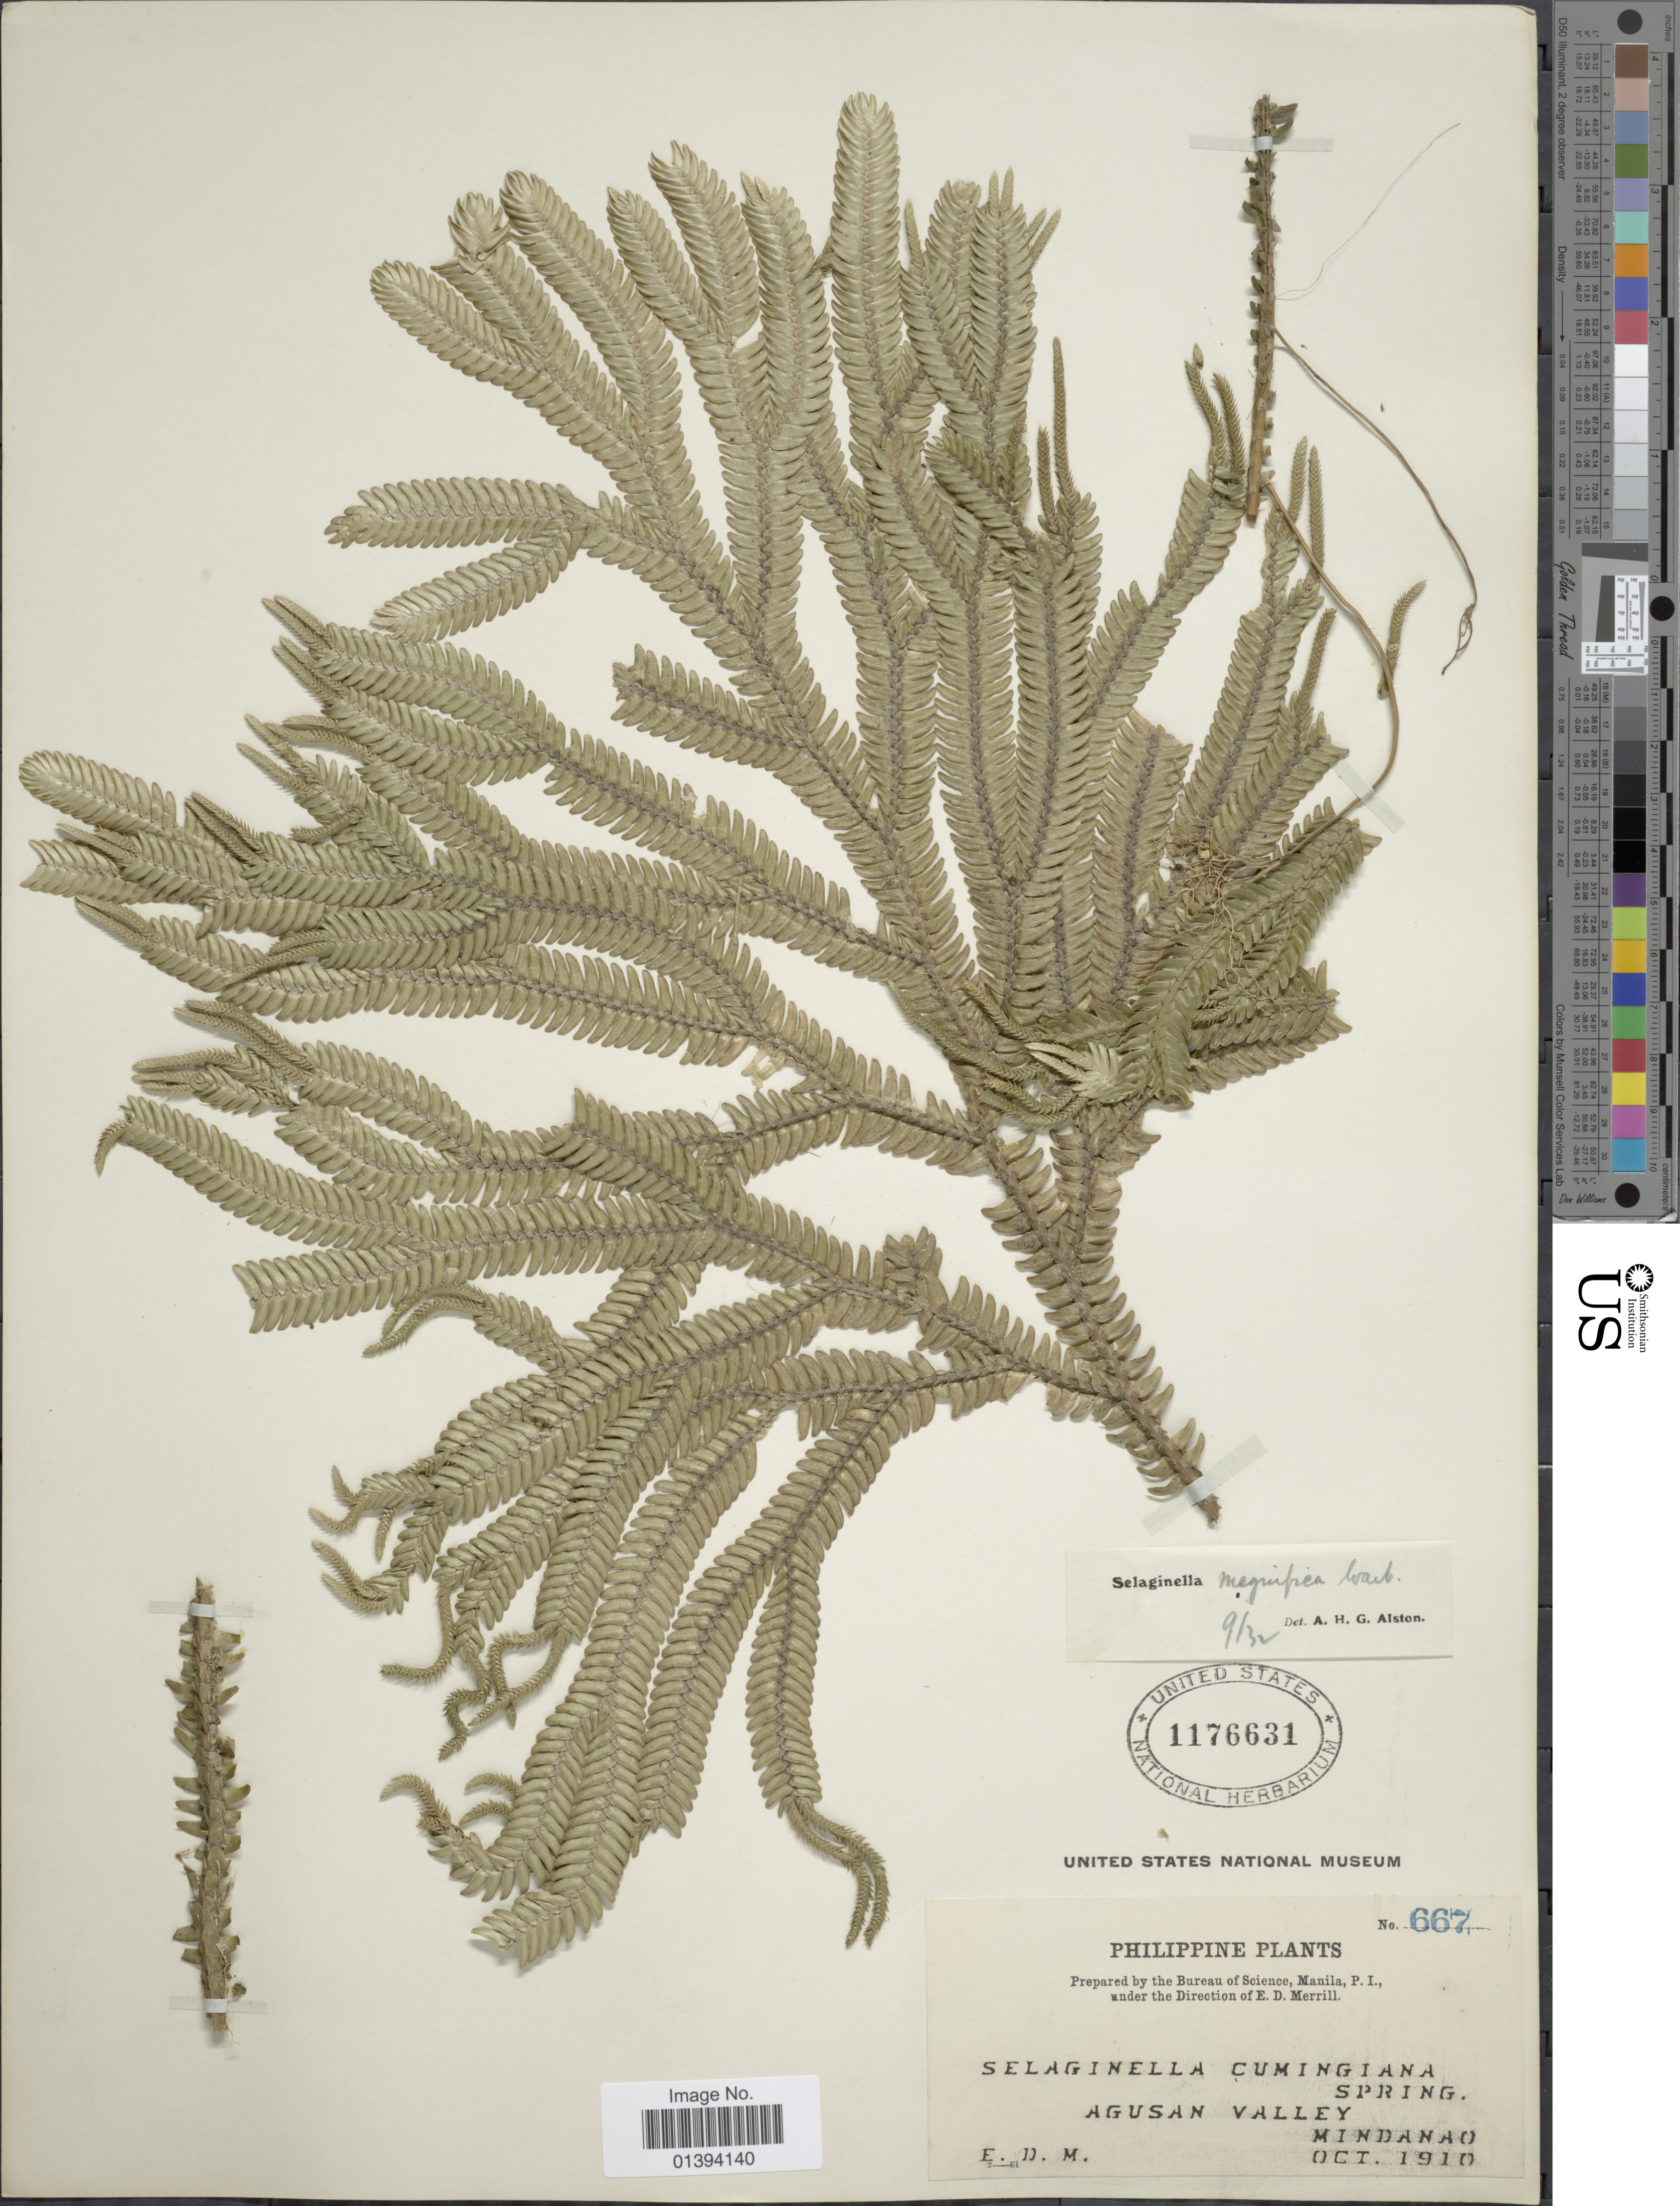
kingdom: Plantae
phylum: Tracheophyta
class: Lycopodiopsida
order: Selaginellales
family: Selaginellaceae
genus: Selaginella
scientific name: Selaginella magnifica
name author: Warb.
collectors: E. D. Merrill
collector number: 667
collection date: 1910-10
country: Philippines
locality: Agusan Valley, Mindanao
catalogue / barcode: US 1176631